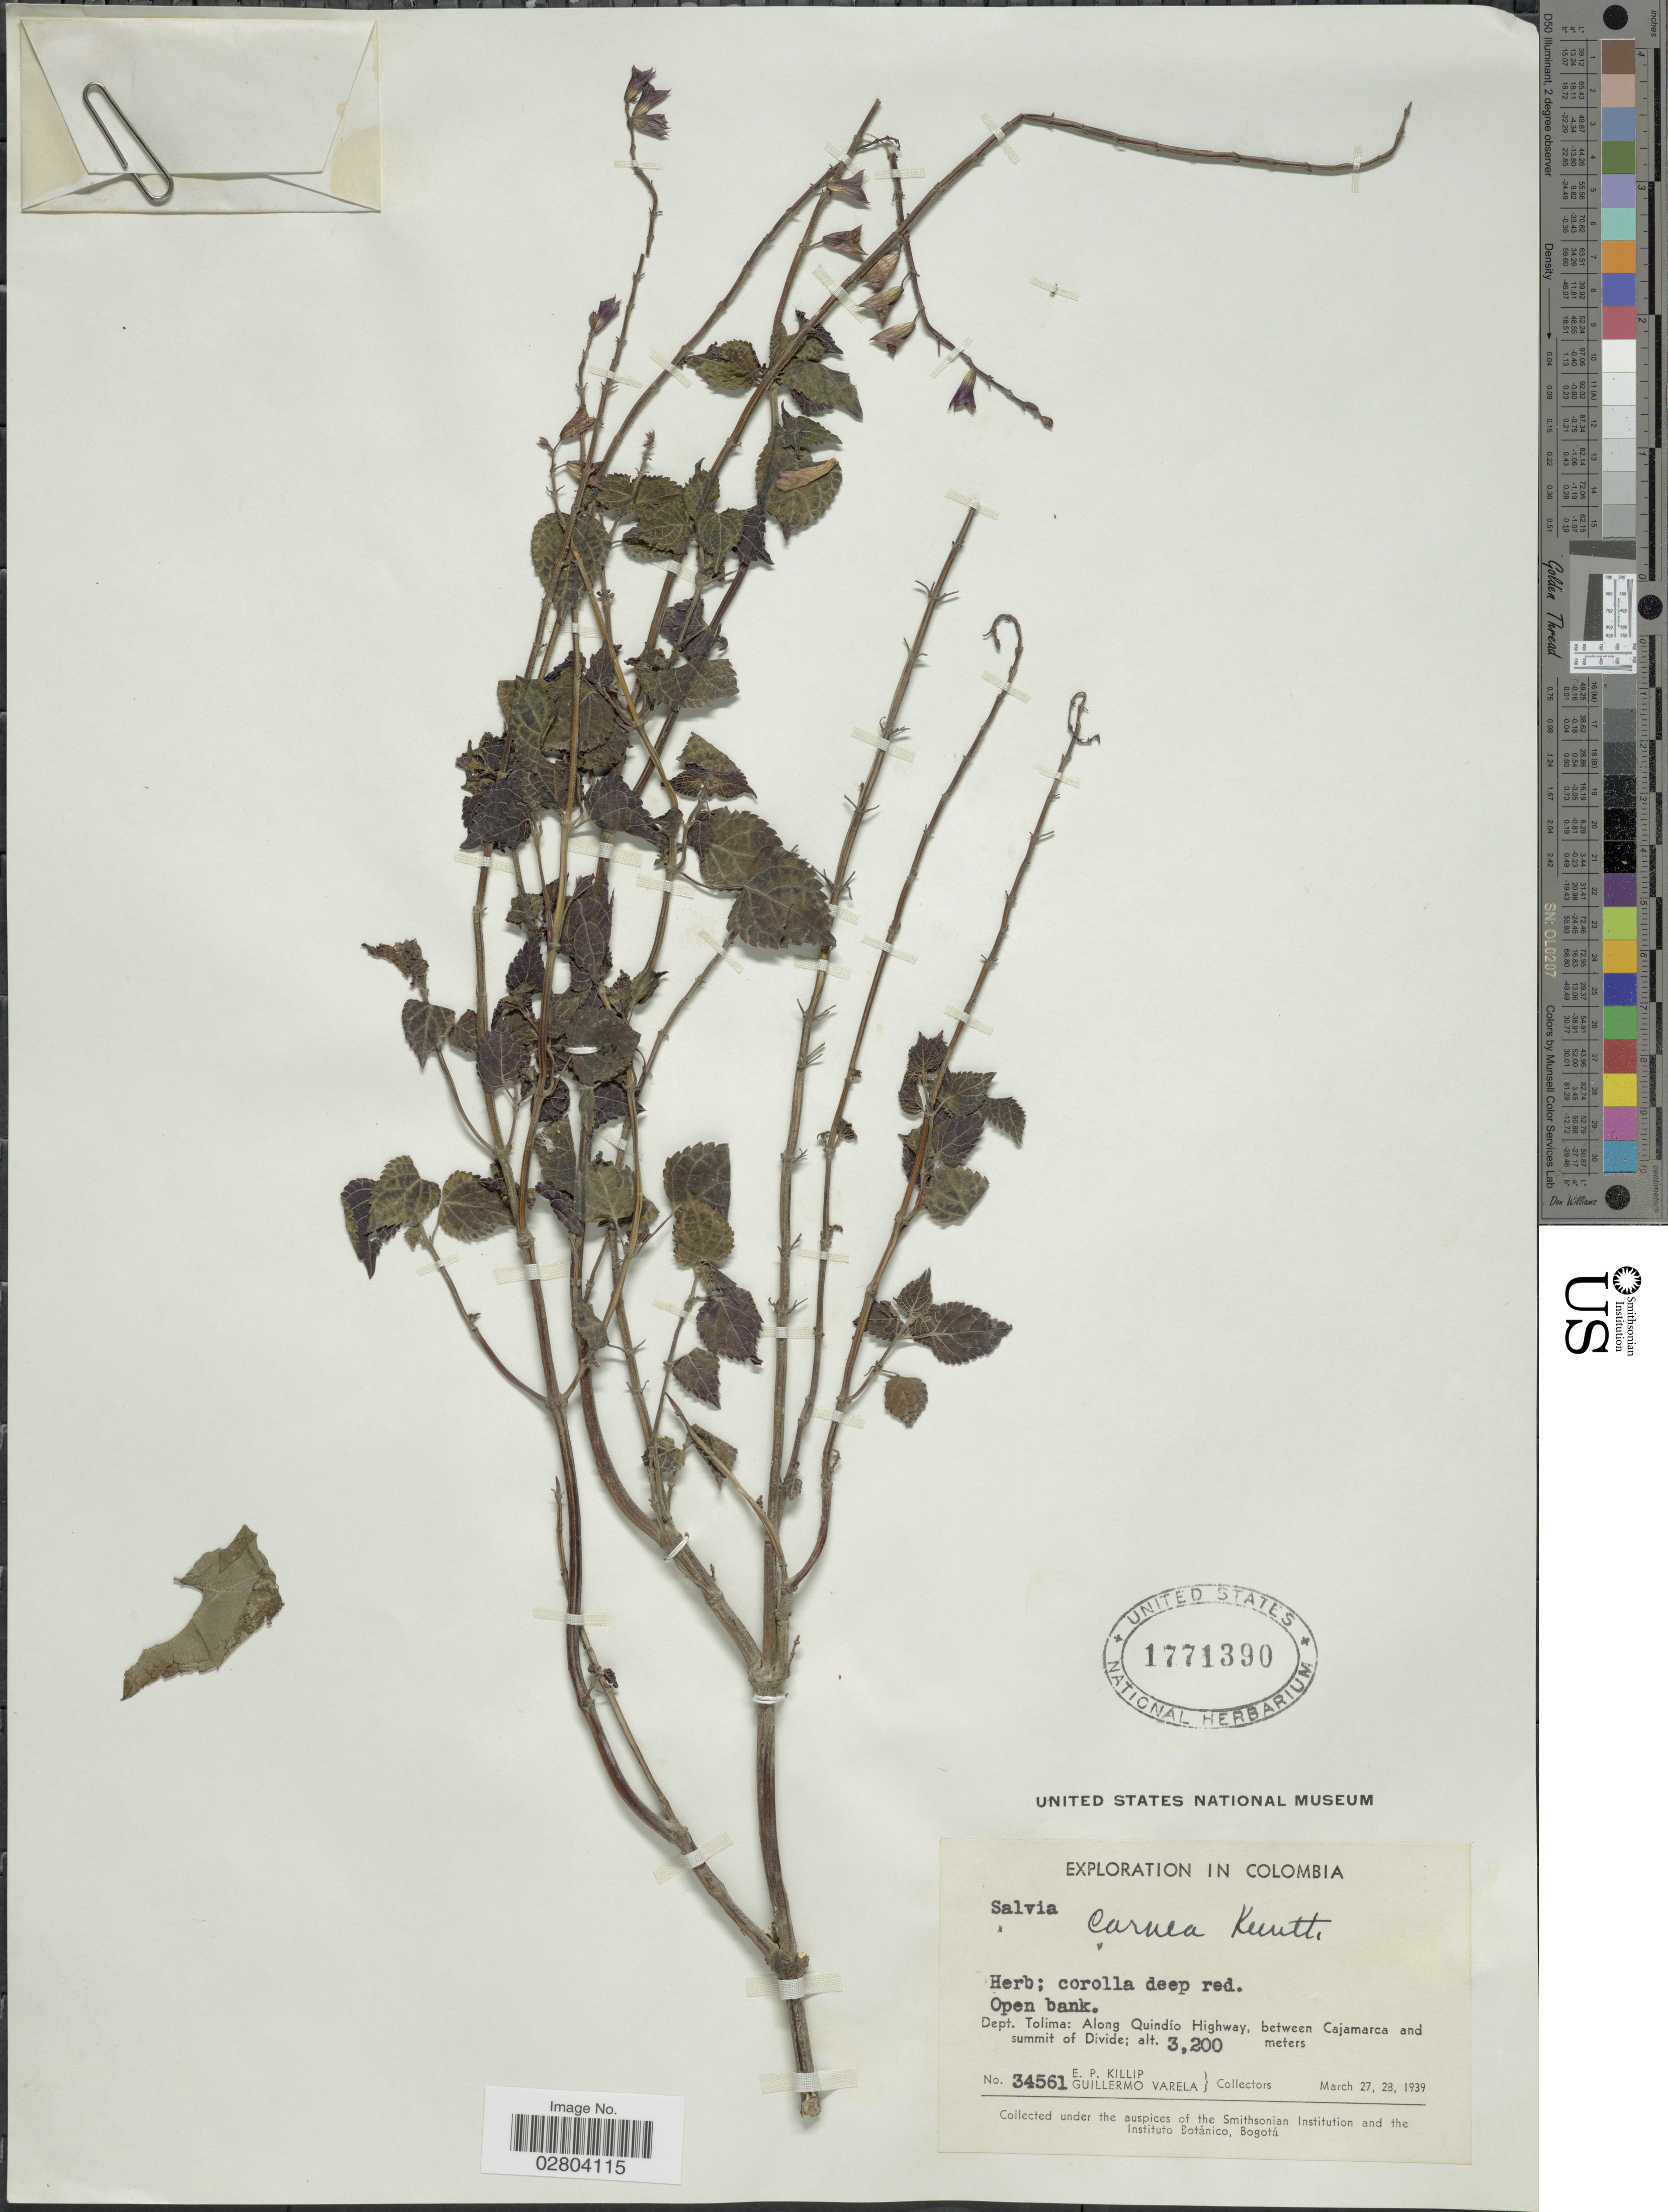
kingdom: Plantae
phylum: Tracheophyta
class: Magnoliopsida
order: Lamiales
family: Lamiaceae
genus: Salvia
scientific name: Salvia carnea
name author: Kunth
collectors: E. P. Killip & G. Varela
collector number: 34561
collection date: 1939-03-27/1939-03-28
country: Colombia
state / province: Tolima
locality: Dept. Tolima: Along Quindío Highway, between Cajamarca and summit of Divide.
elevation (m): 3200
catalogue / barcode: US 1771390